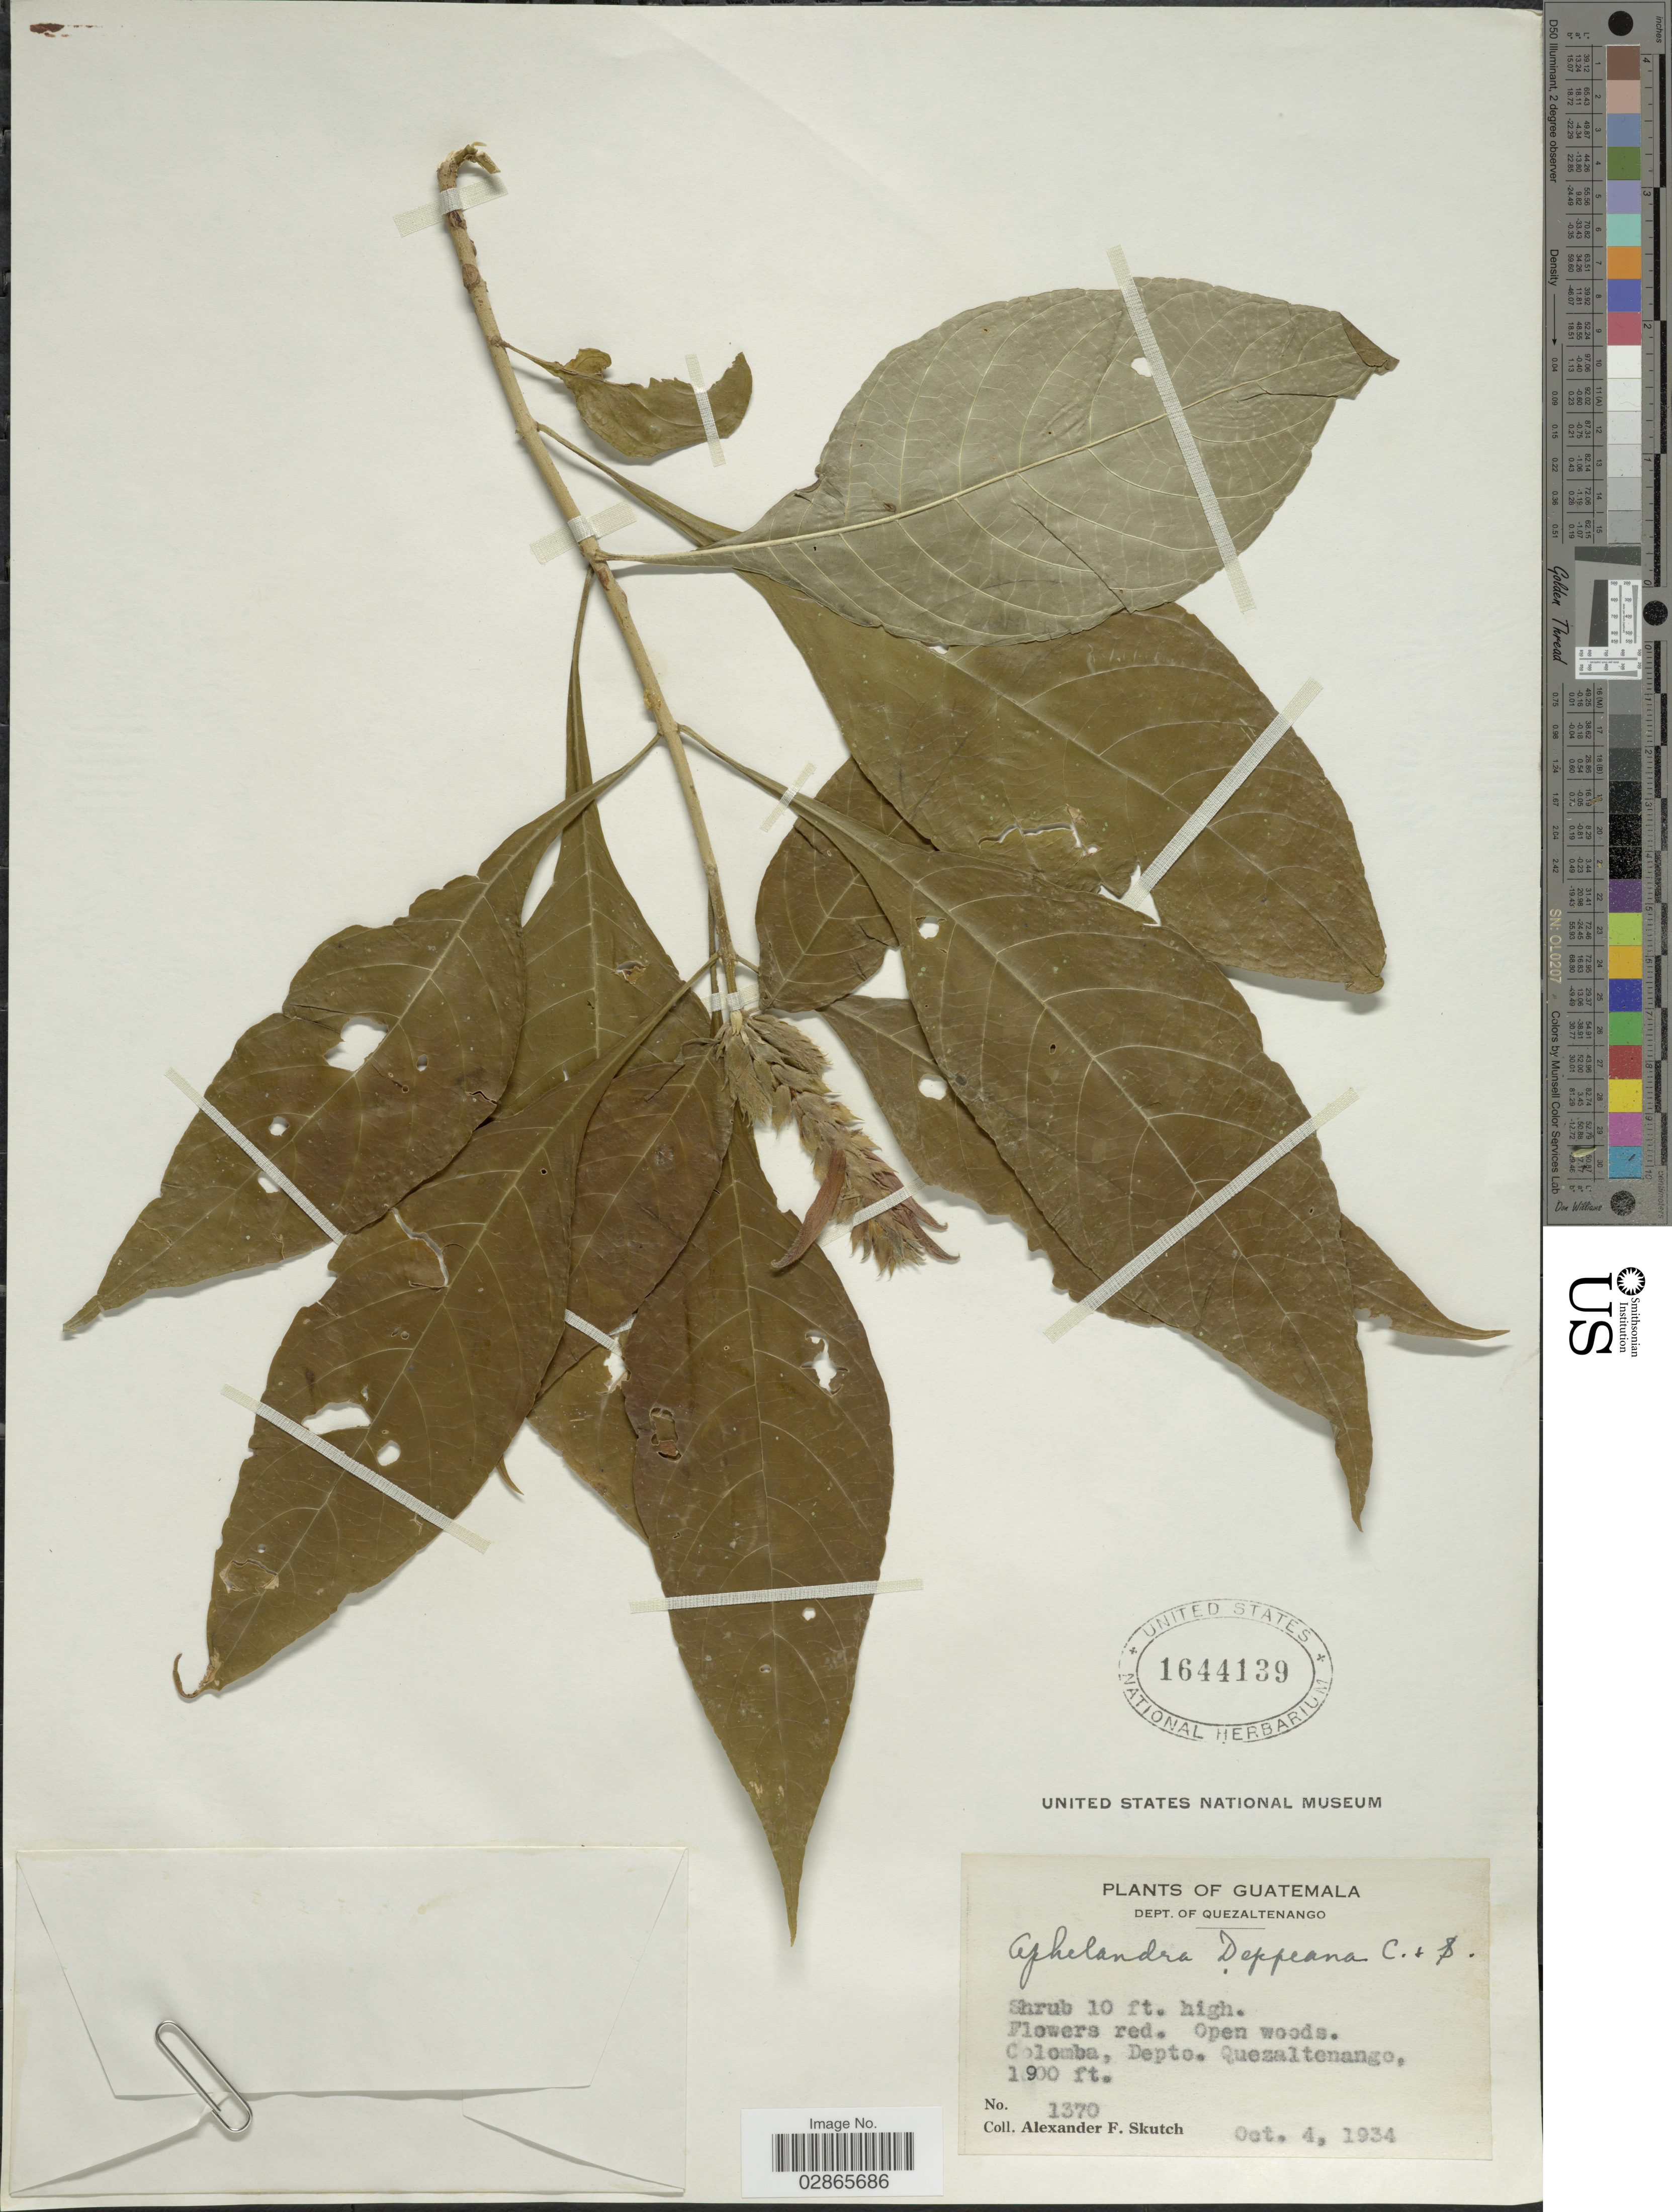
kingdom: Plantae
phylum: Tracheophyta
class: Magnoliopsida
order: Lamiales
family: Acanthaceae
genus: Aphelandra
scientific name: Aphelandra deppeana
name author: Schltdl. & Cham.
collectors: A. F. Skutch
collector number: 1370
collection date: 1934-10-04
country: Guatemala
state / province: Quetzaltenango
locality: Colomba, Depto. Quezaltenango.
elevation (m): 579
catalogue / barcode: US 1644139